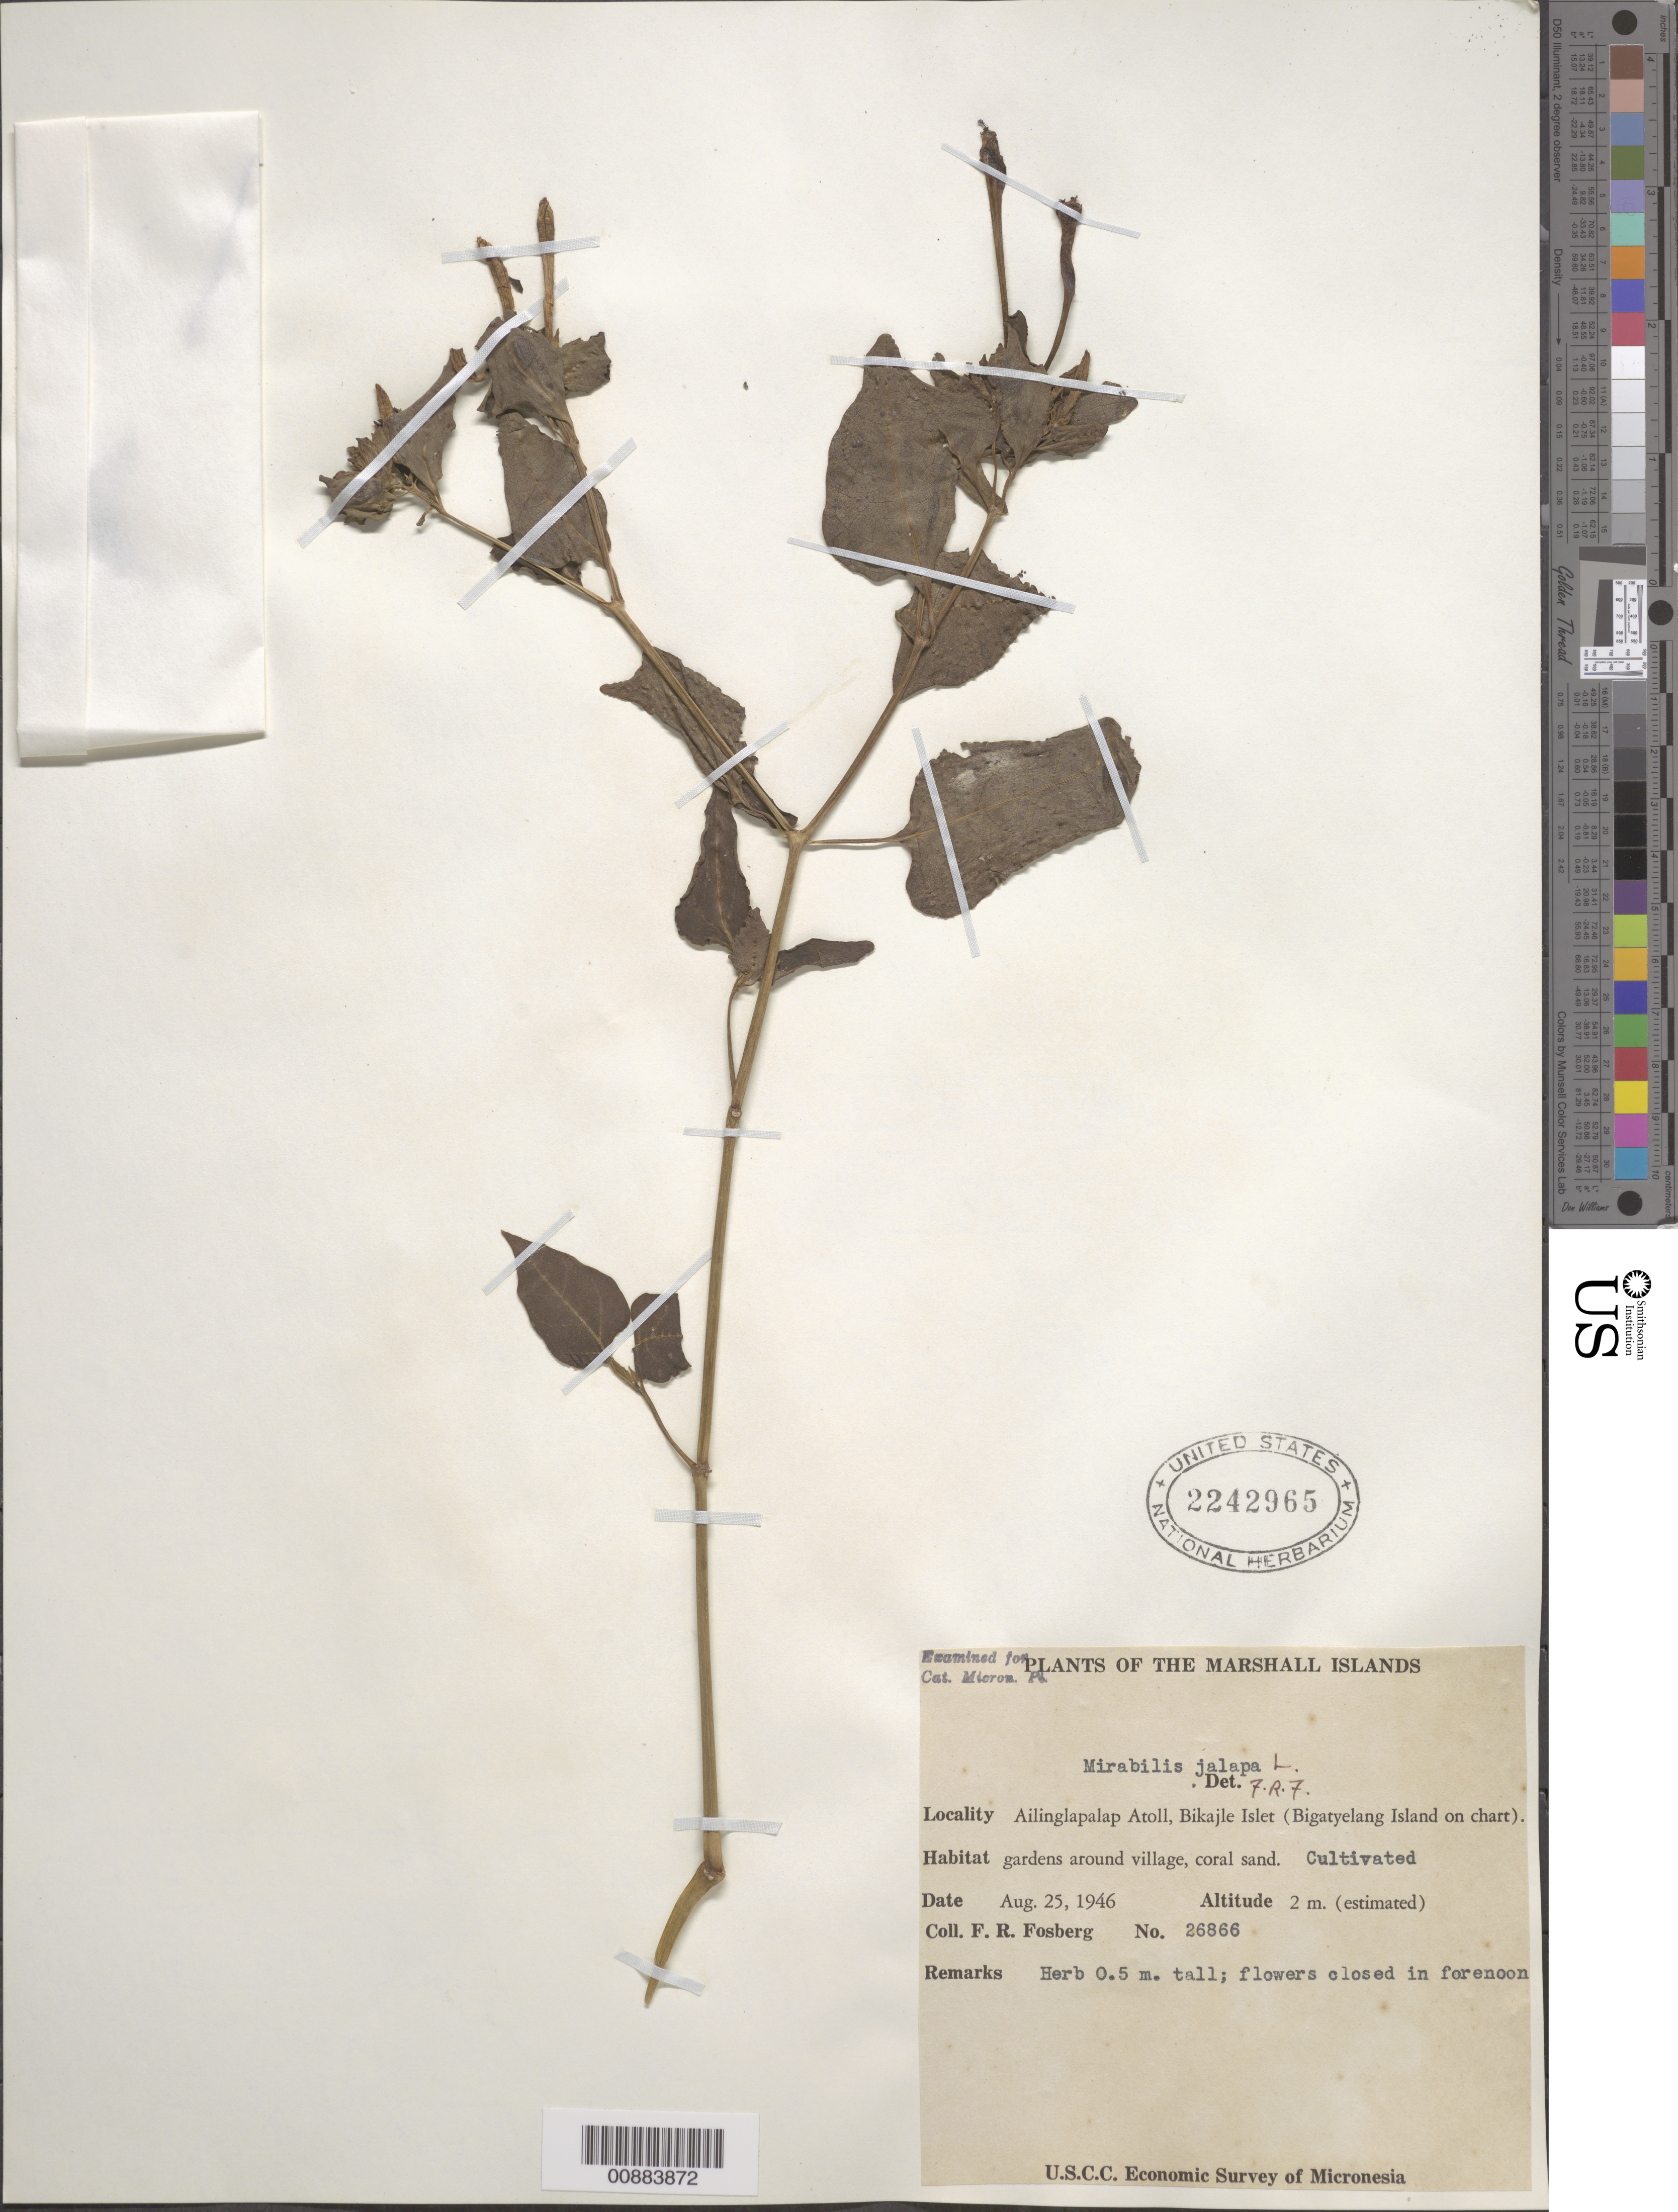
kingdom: Plantae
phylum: Tracheophyta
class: Magnoliopsida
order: Caryophyllales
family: Nyctaginaceae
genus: Mirabilis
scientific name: Mirabilis jalapa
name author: L.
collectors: F. R. Fosberg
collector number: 26866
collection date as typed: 25 Aug 1946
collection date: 1946-08-25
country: Marshall Islands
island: Ailinglaplap [Ailinglapalap] Atoll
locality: Bikajle Islet (Bigatyelang Island on chart).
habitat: gardens around village, coral sand.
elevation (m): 2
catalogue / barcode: US 2242965